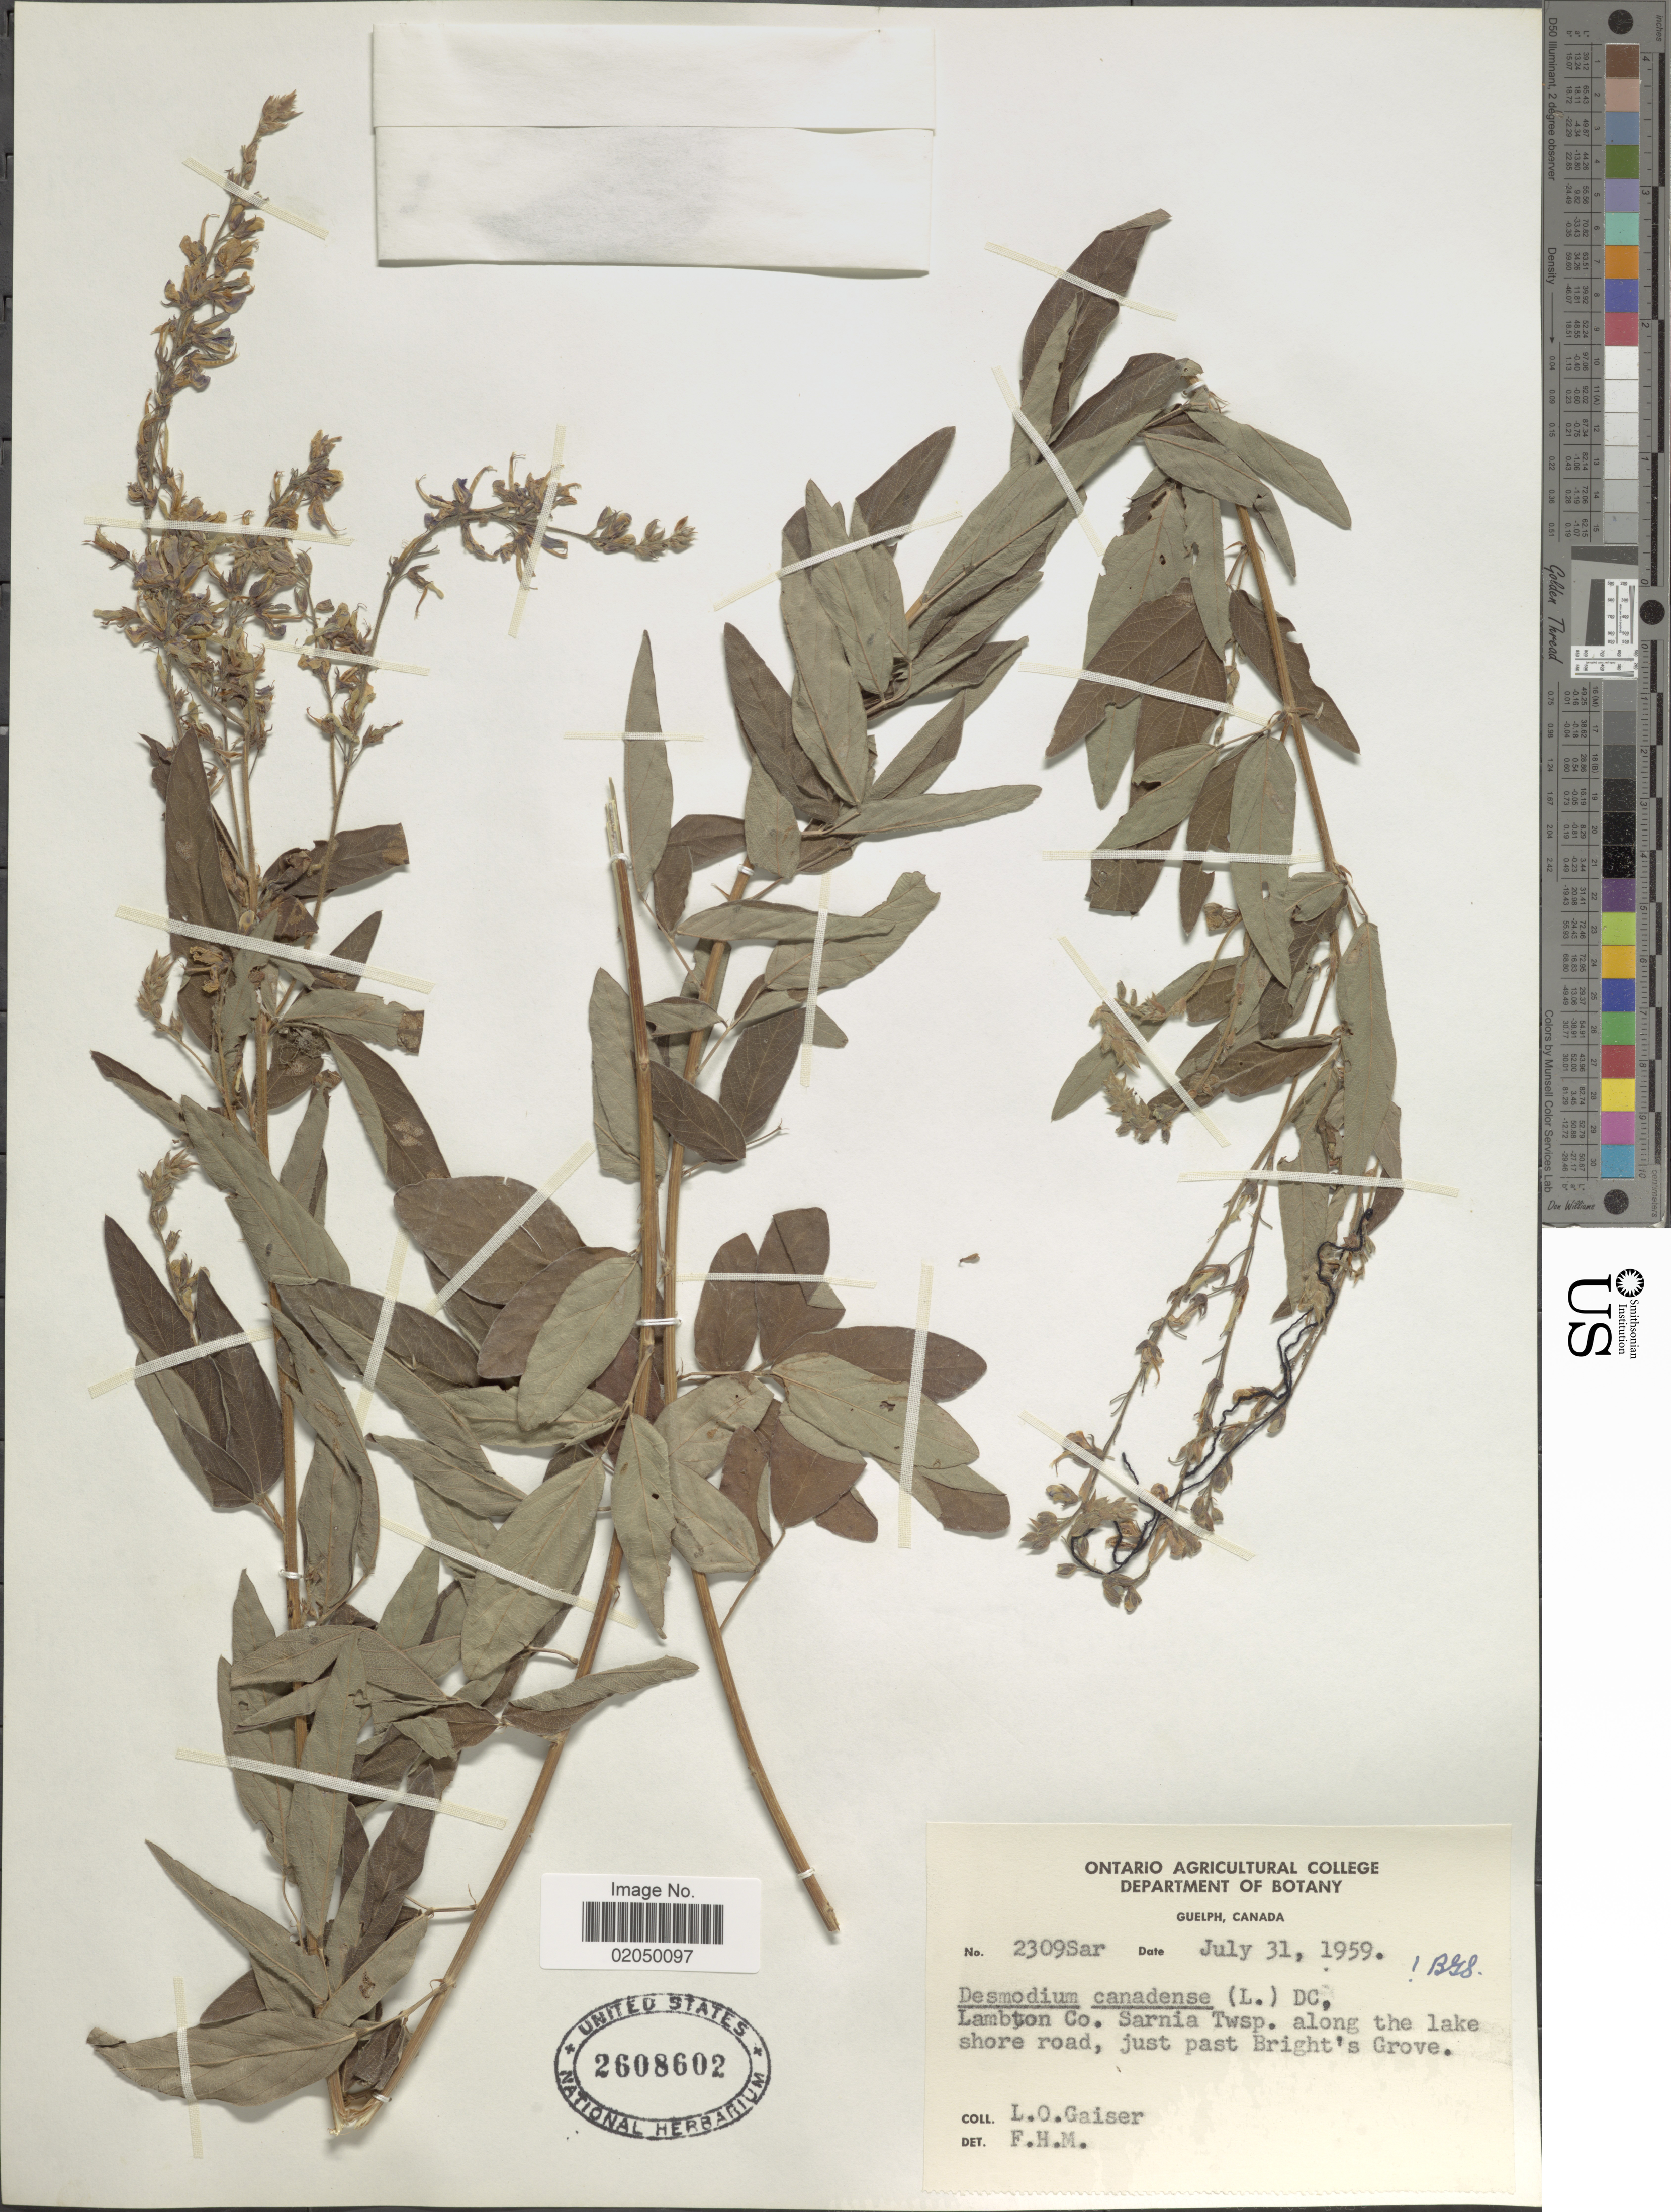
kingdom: Plantae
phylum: Tracheophyta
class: Magnoliopsida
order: Fabales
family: Fabaceae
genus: Desmodium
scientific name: Desmodium canadense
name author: (L.) DC.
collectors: L. Gaiser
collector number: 2309Sar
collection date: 1959-07-31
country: Canada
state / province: Ontario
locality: Guelph. Lambton Co. Sarnia Twsp. along the lake shore road, just past Brights Grove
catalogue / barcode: US 2608602